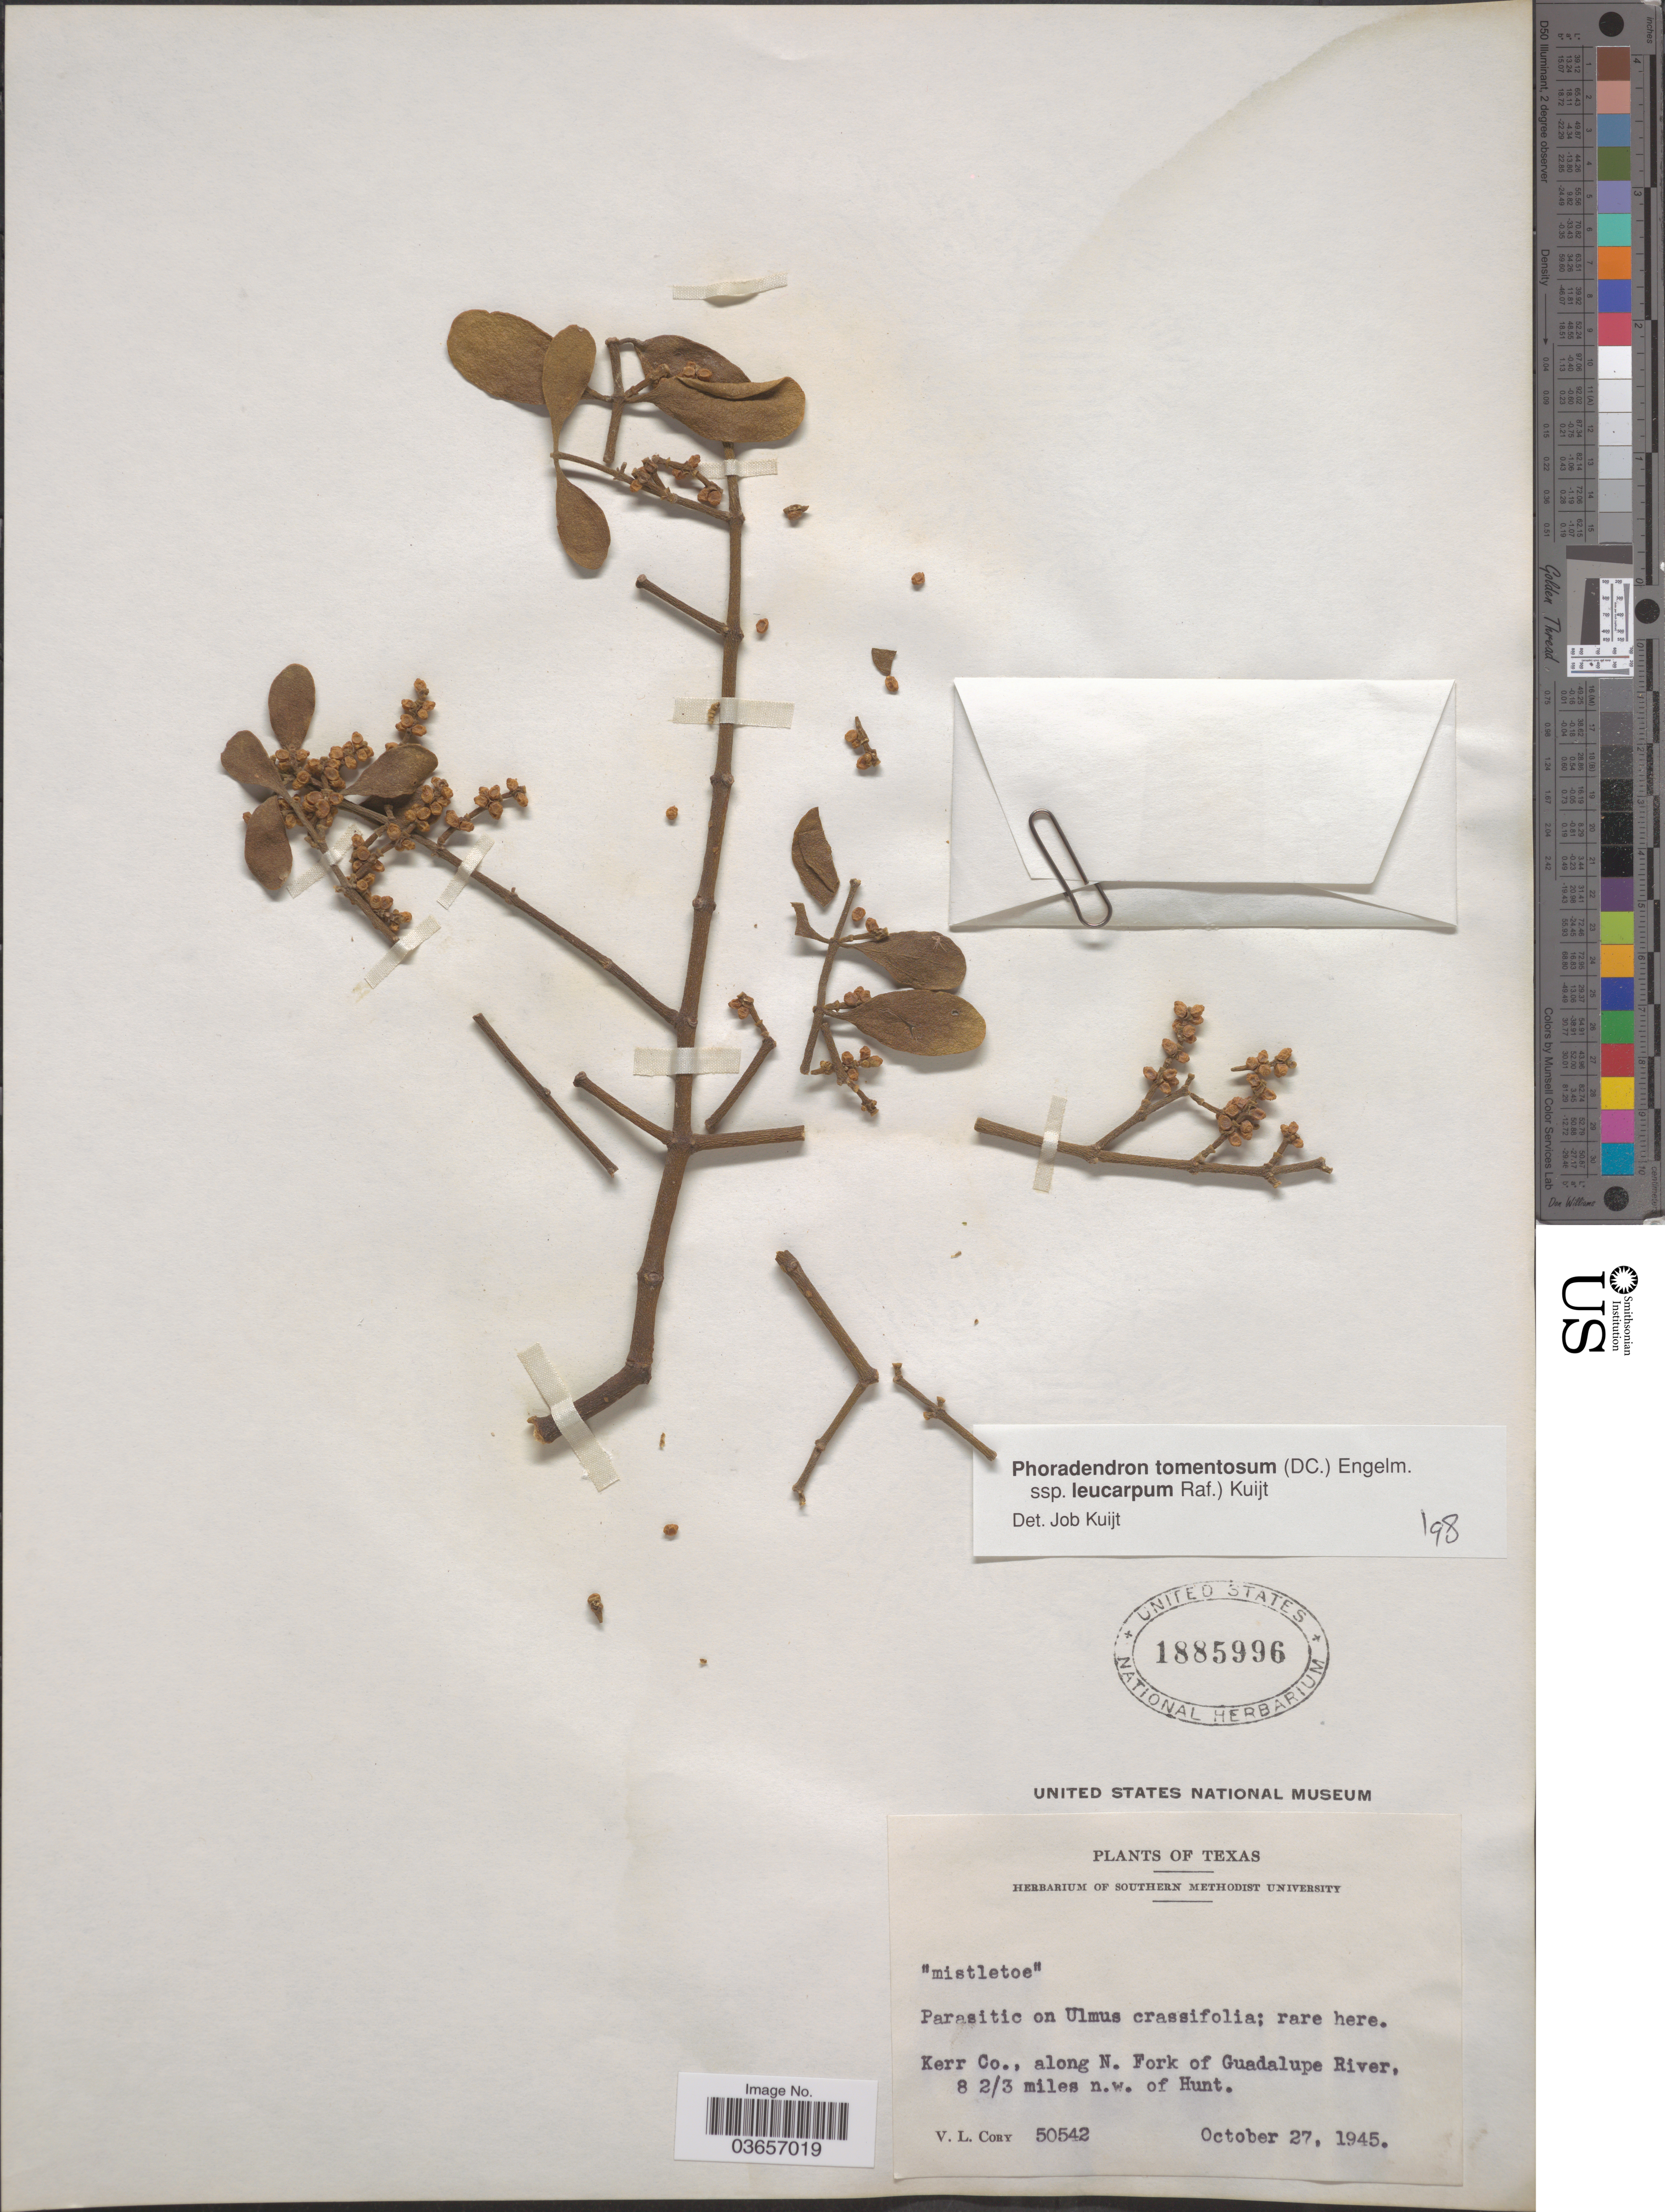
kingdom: Plantae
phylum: Tracheophyta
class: Magnoliopsida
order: Santalales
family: Viscaceae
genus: Phoradendron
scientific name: Phoradendron tomentosum subsp. leucarpum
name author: DC.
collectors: V. Cory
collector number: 50542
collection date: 1945-10-27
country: United States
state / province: Texas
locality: Kerr Co., along N. Fork of Guadalupe River, 8 2/3 miles n.w. of Hunt.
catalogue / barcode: US 1885996